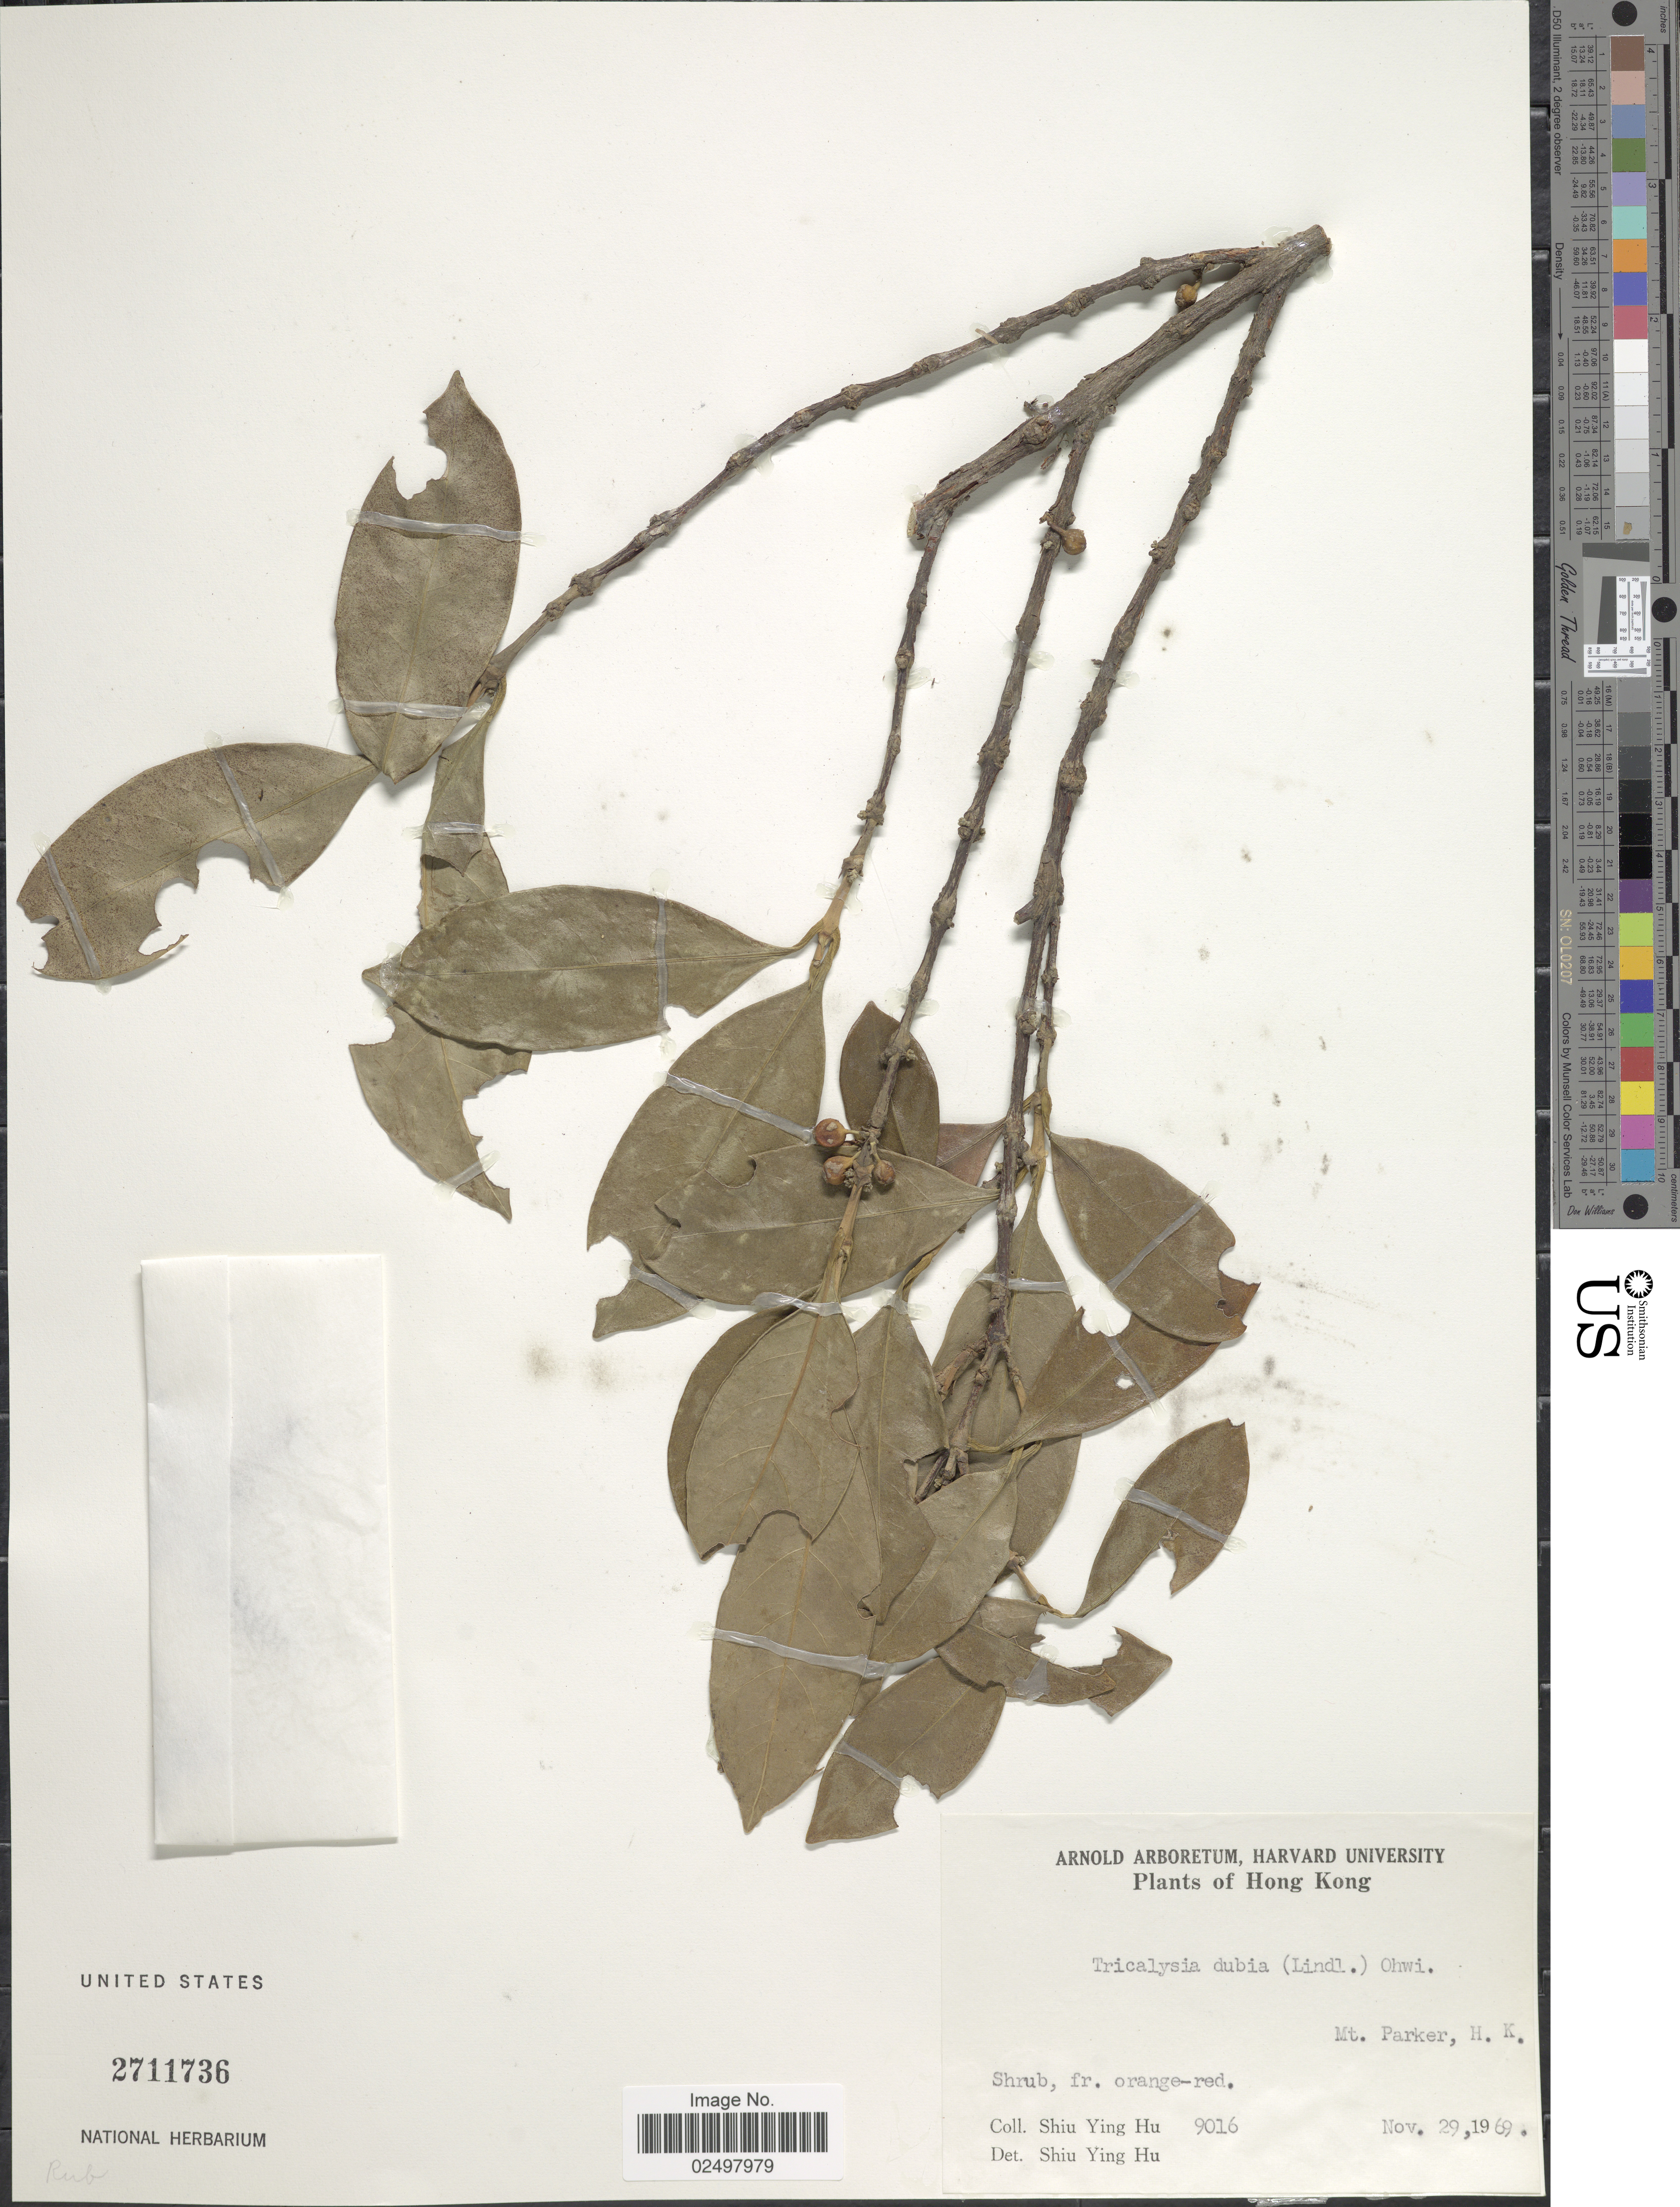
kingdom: Plantae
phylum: Tracheophyta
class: Magnoliopsida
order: Gentianales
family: Rubiaceae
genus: Tricalysia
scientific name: Tricalysia dubia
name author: (Lindl.) Ohwi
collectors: S. Y. Hu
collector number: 9016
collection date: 1969-11-29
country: China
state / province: Hong Kong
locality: Mt. Parker, H.K.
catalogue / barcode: US 2711736